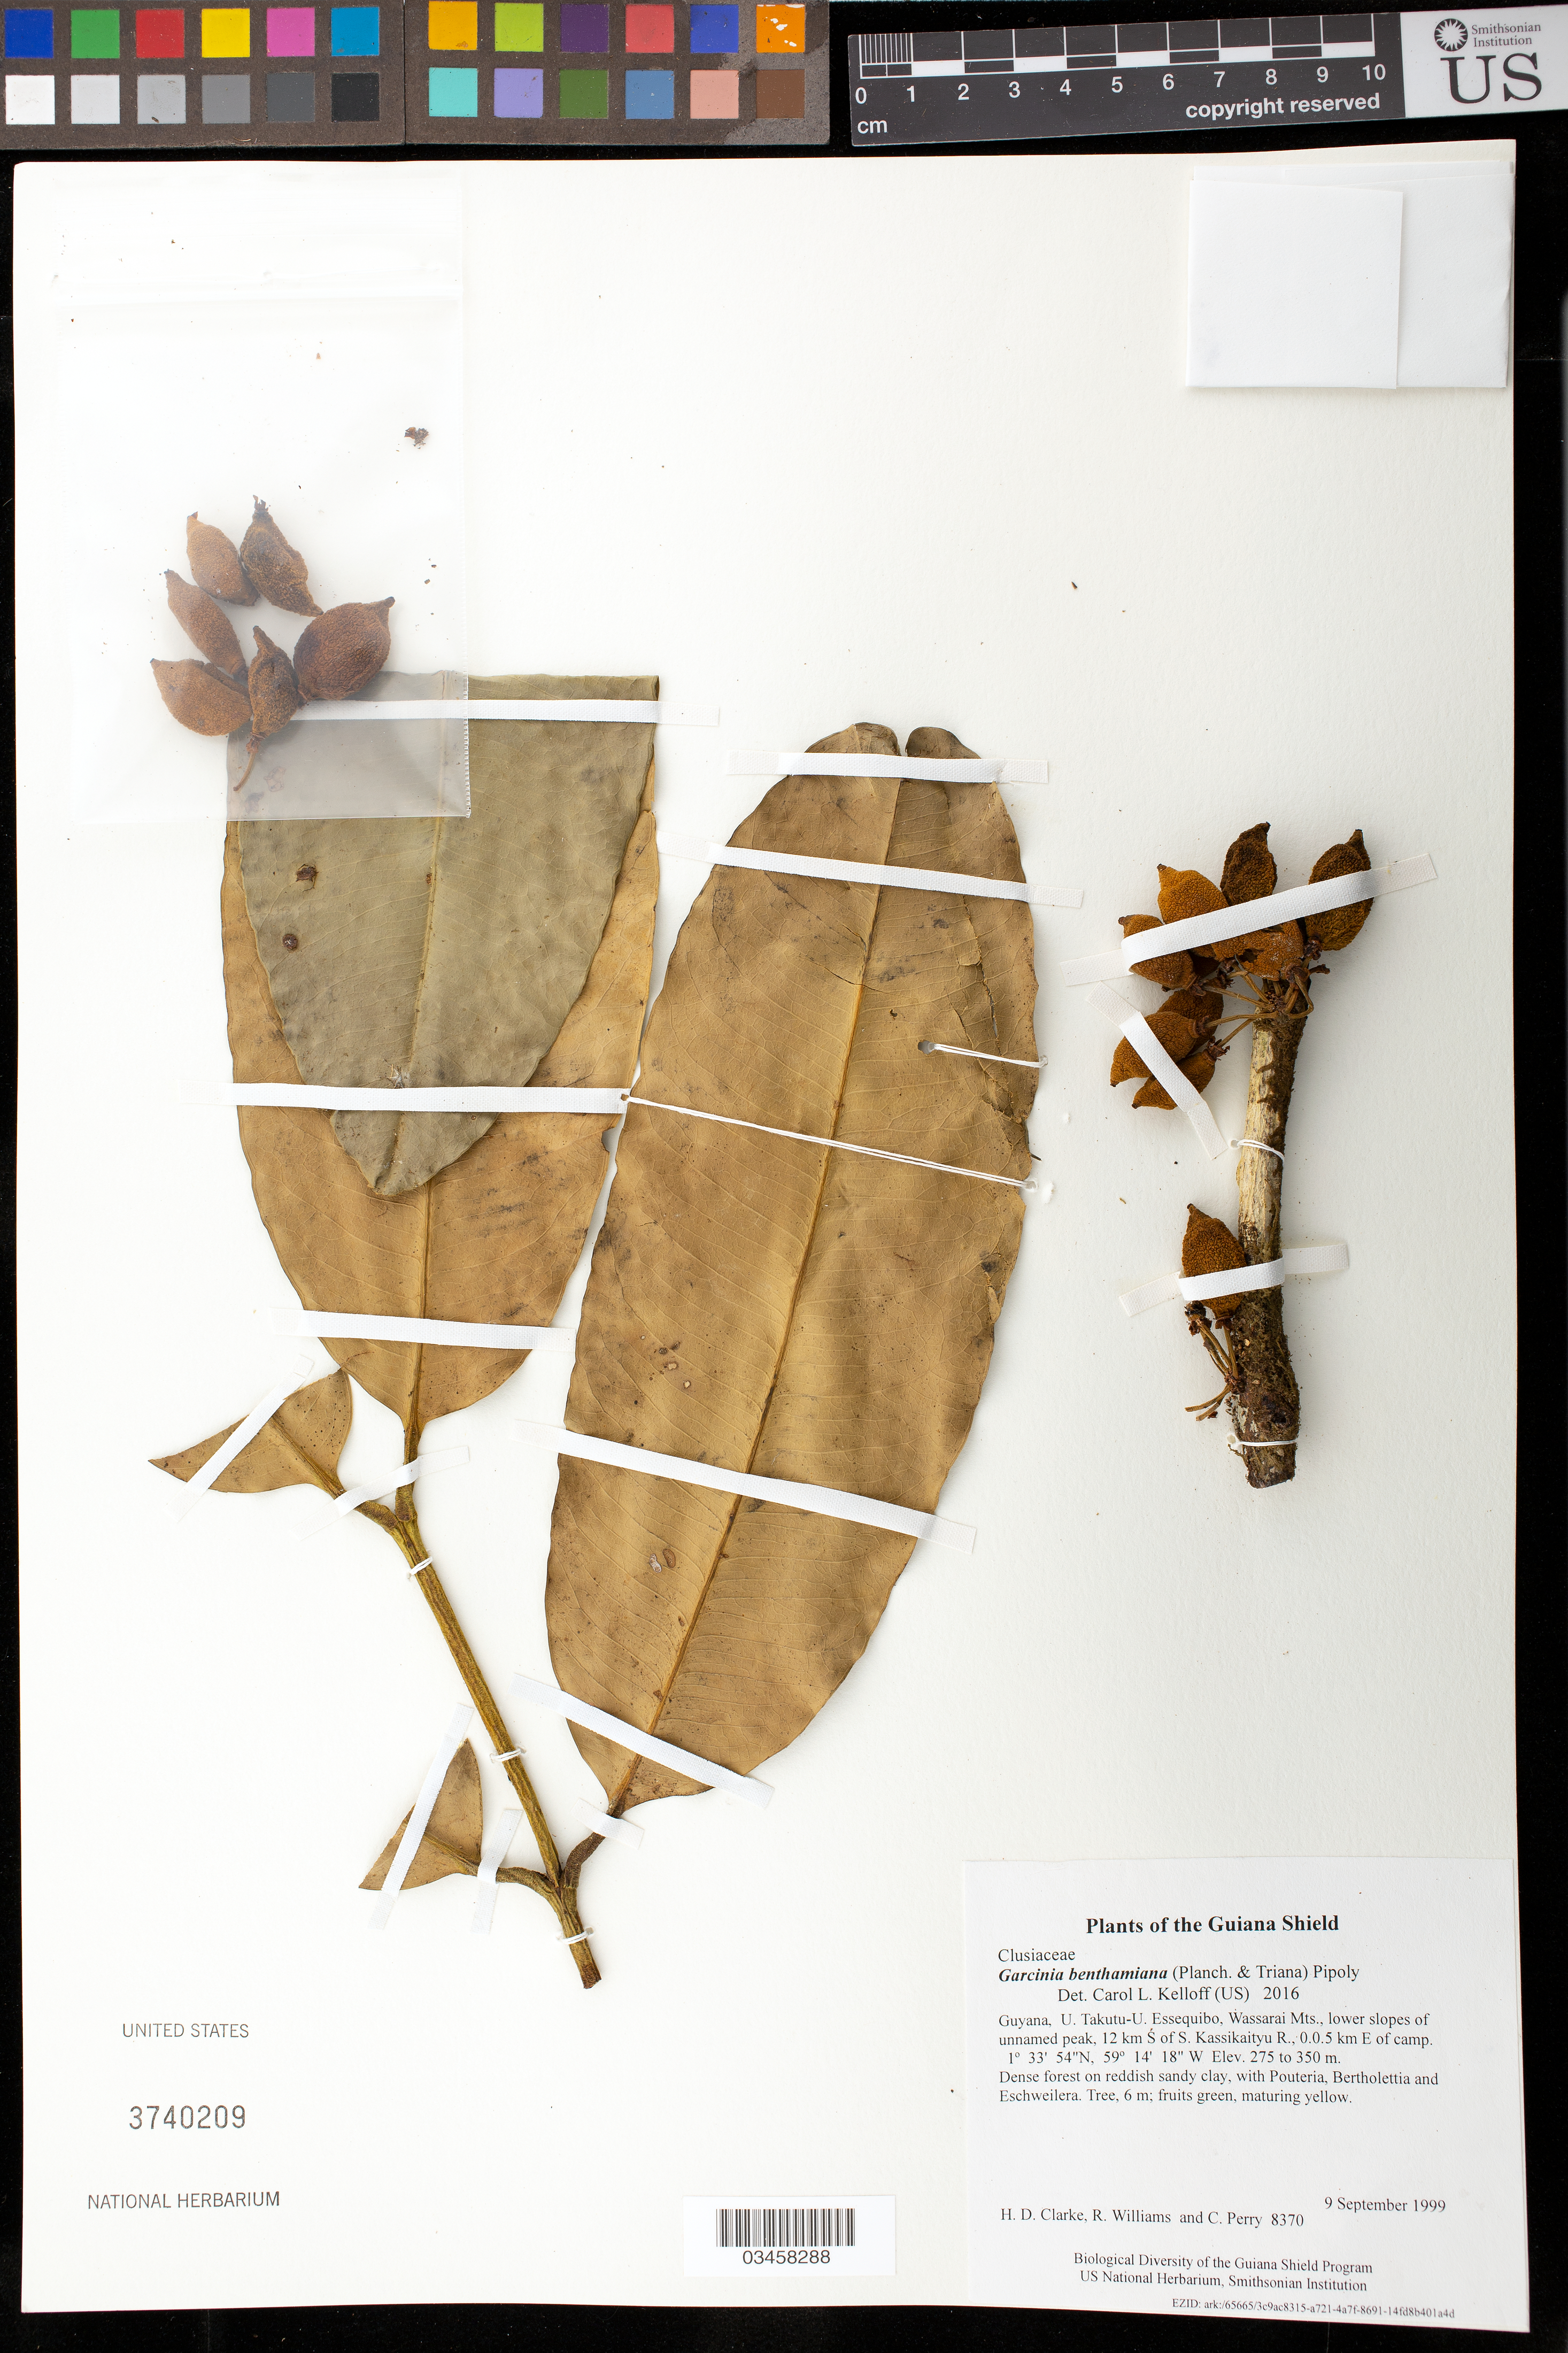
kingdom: Plantae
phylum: Tracheophyta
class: Magnoliopsida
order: Malpighiales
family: Clusiaceae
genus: Garcinia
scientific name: Garcinia benthamiana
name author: (Planch. & Triana) Pipoly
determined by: Kelloff, Carol L., (US), Smithsonian Institution - National Museum of Natural History (UNITED STATES)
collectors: H. D. Clarke, R. Williams & C. Perry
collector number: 8370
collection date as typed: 9 September 1999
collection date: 1999-09-09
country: Guyana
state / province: U. Takutu-U. Essequibo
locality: Wassarai Mts., lower slopes of unnamed peak, 12 km S of S. Kassikaityu R., 0.0.5 km E of camp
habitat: Dense forest on reddish sandy clay, with Pouteria, Bertholettia and Eschweilera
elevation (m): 275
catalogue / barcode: US 3740209